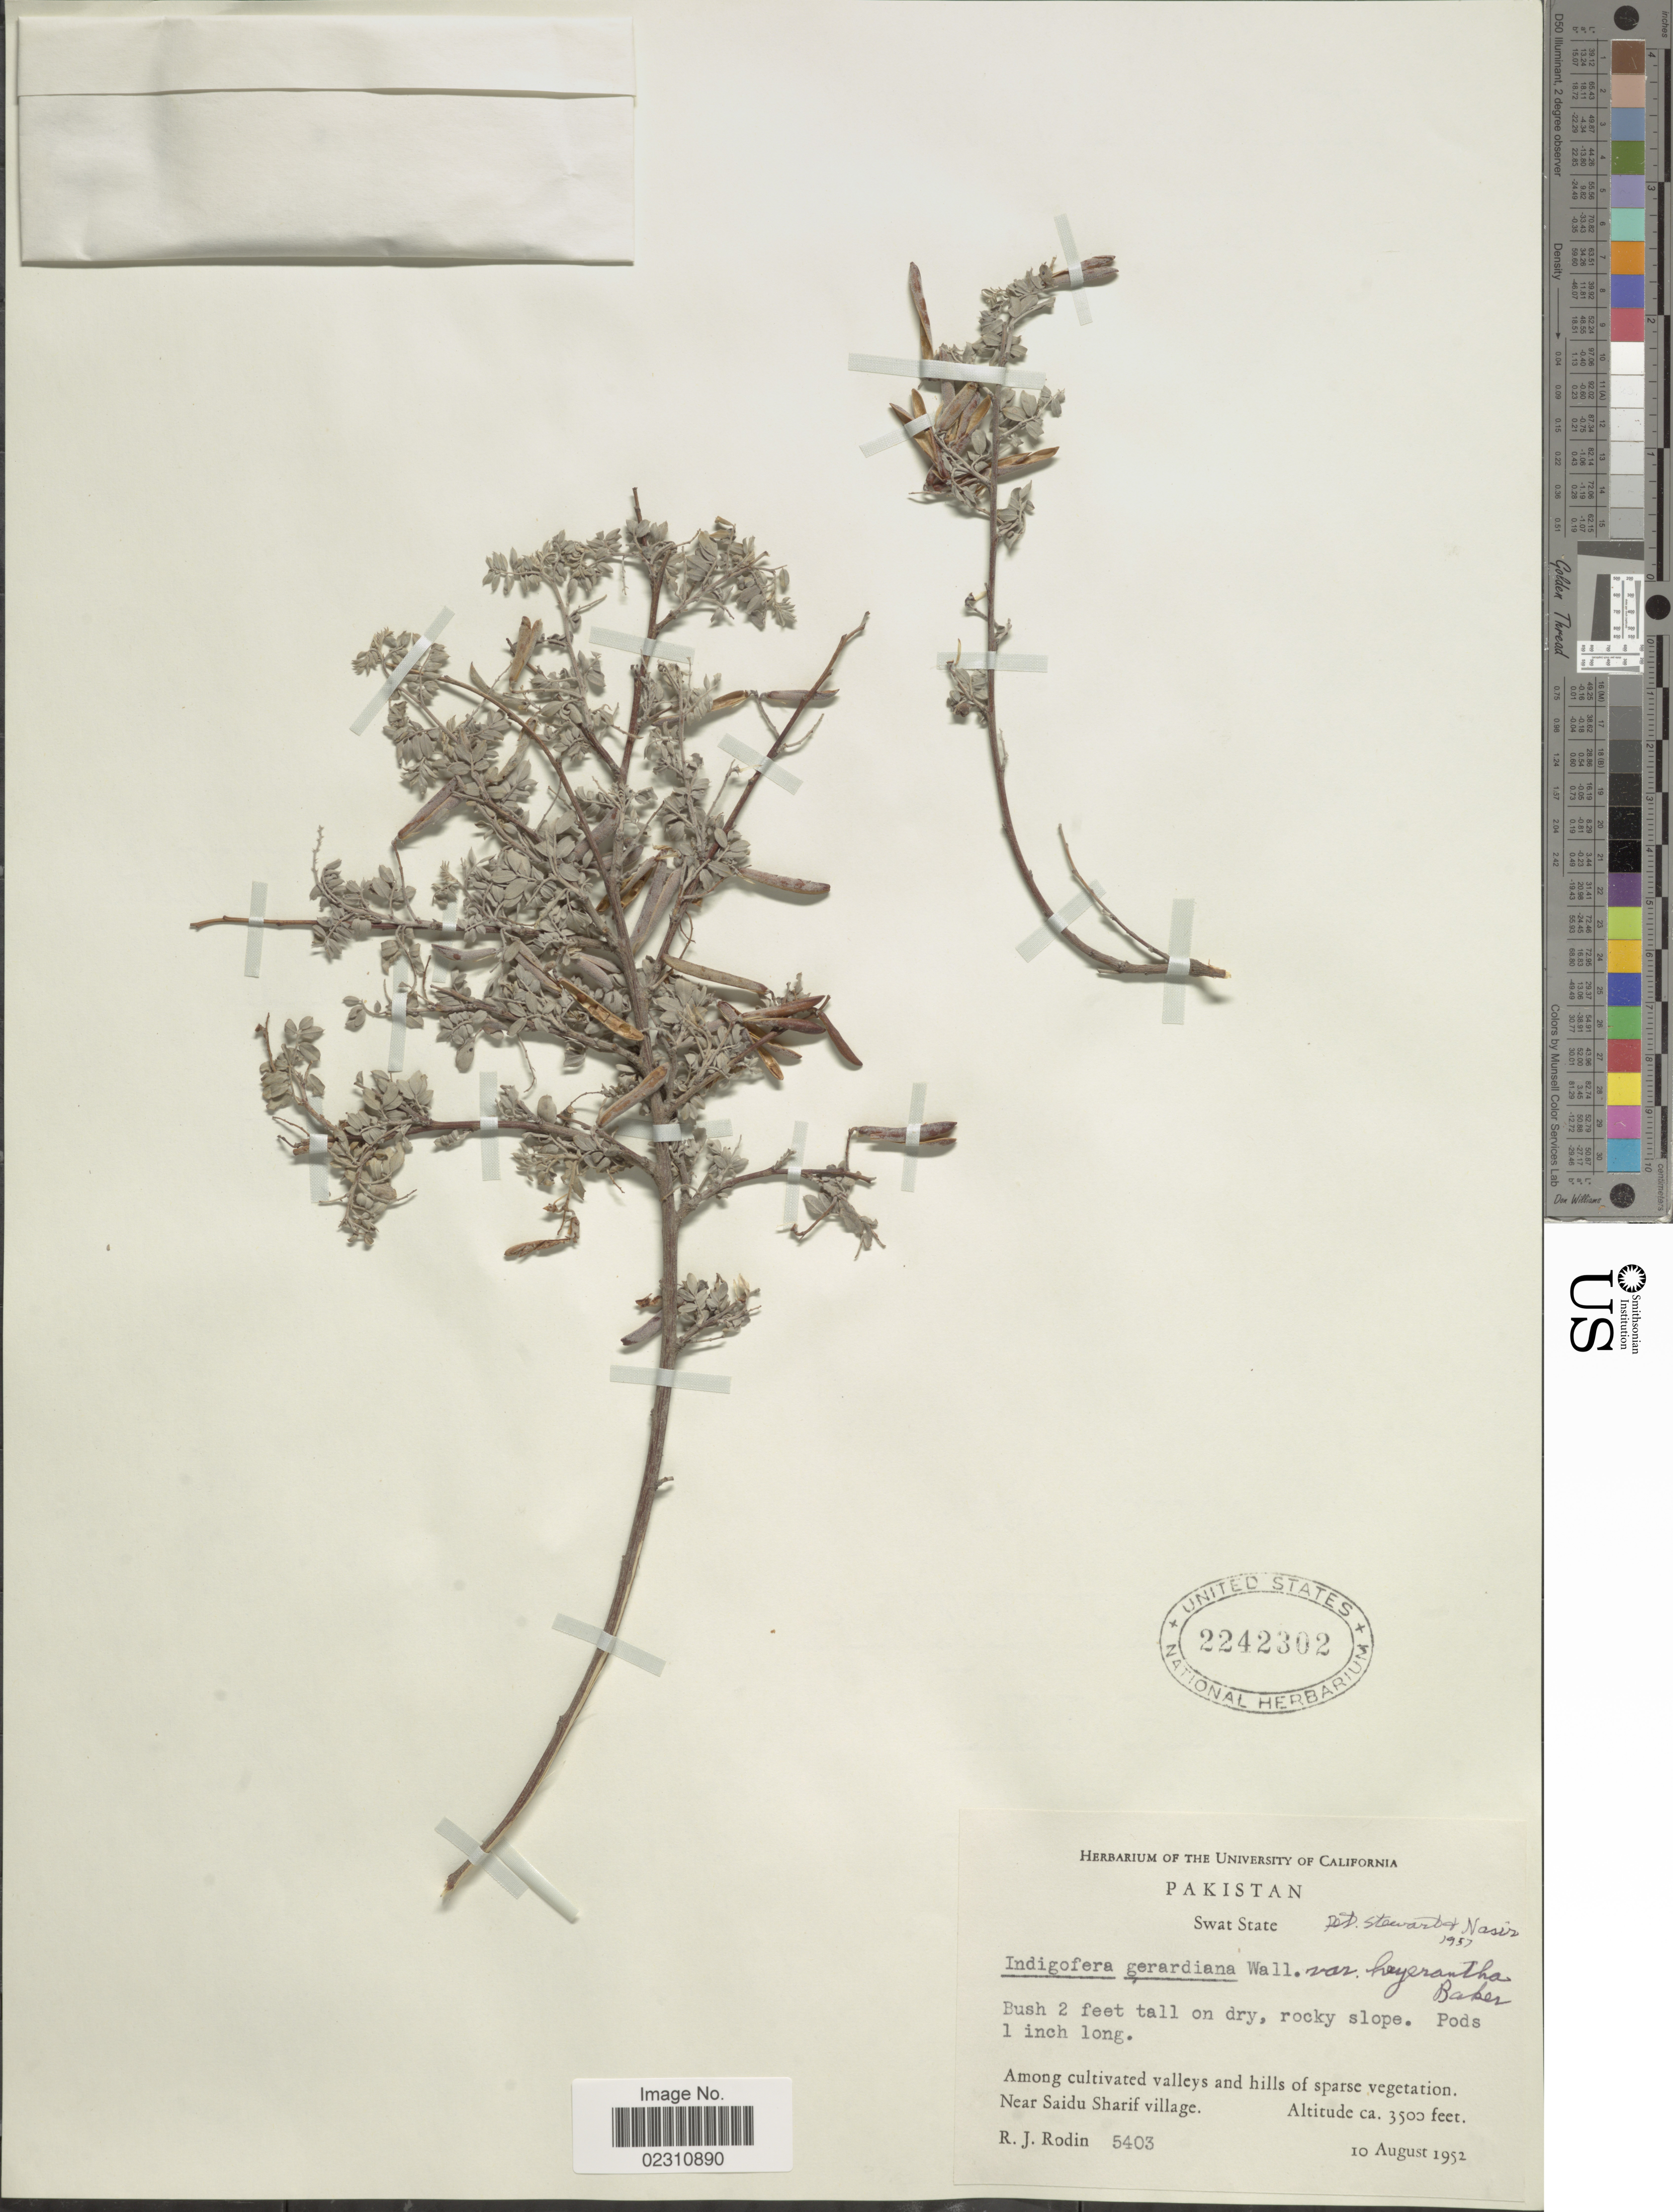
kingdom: Plantae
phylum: Tracheophyta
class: Magnoliopsida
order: Fabales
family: Fabaceae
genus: Indigofera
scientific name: Indigofera gerardiana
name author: Wall.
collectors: R. J. Rodin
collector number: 5403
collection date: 1952-08-10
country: Pakistan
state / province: Khyber Pakhtunkhwa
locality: Pakistan, Swat State, Among cultivated valleys and hills of sparse vegetation Near Saidu Sharif village.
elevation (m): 1067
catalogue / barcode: US 2242302